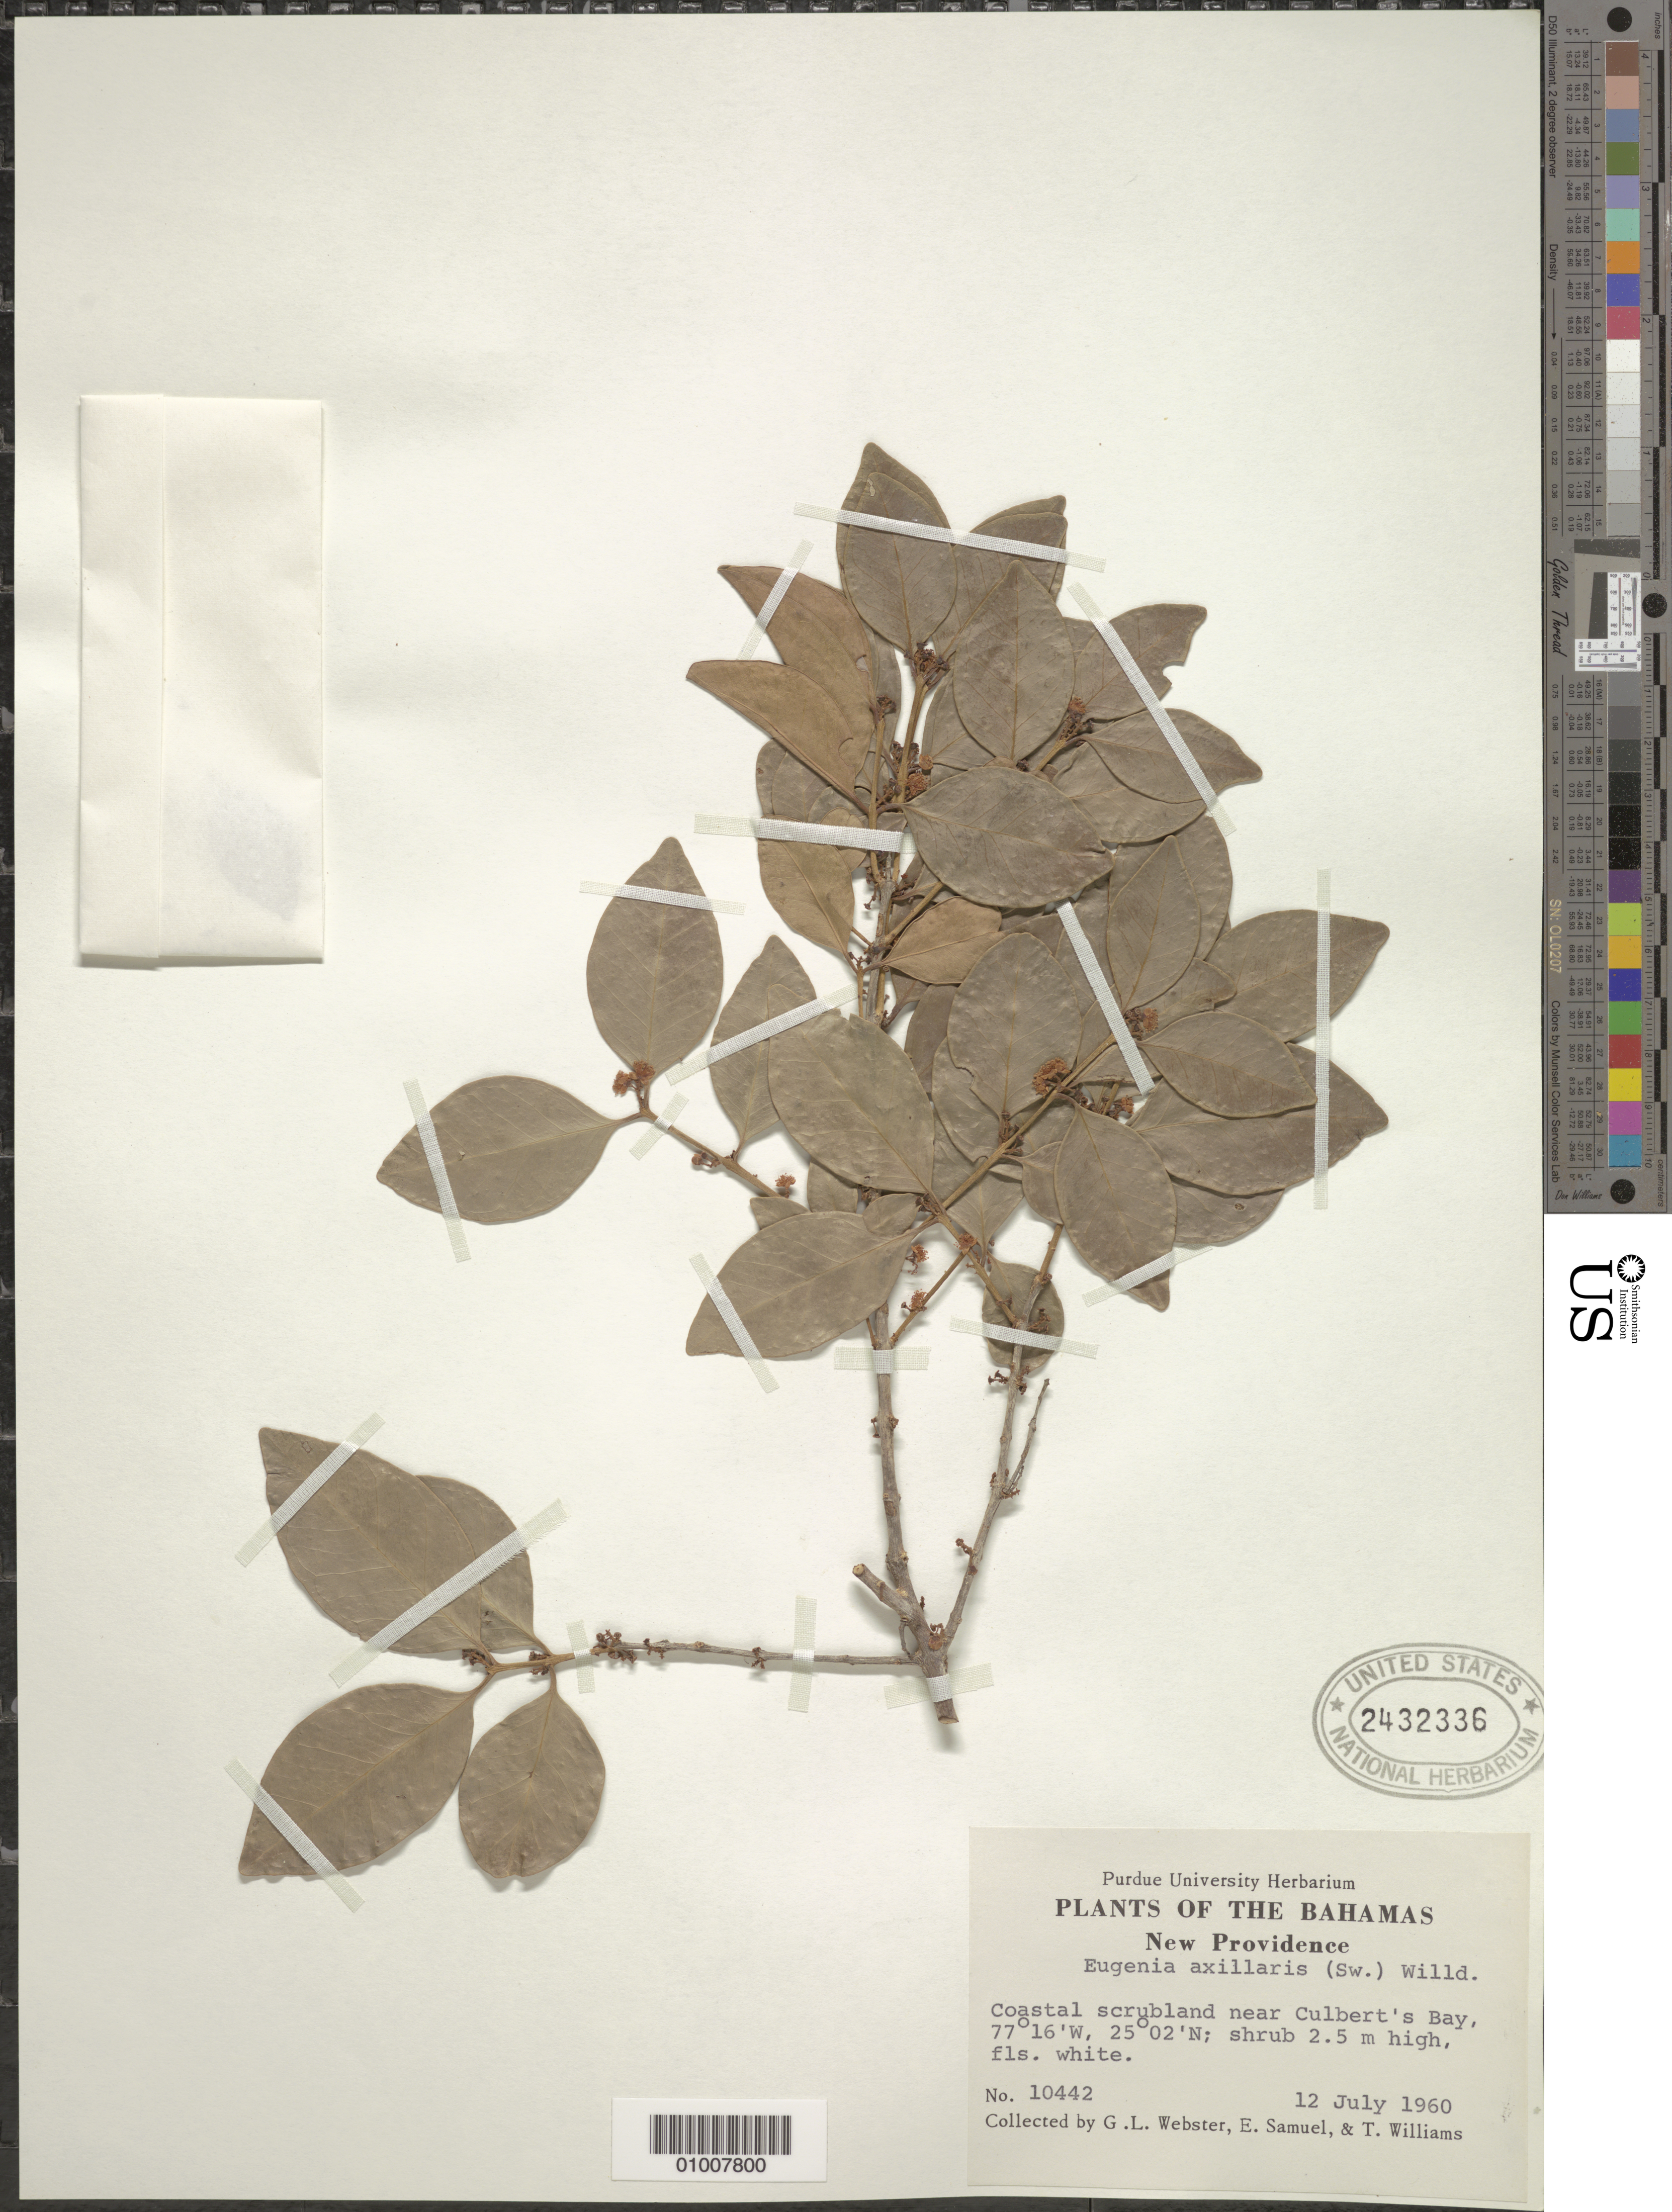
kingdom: Plantae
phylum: Tracheophyta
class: Magnoliopsida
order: Myrtales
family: Myrtaceae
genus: Eugenia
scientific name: Eugenia axillaris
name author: (Sw.) Willd.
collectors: G. L. Webster, E. Samuel & T. Williams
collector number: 10442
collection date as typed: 12 Jul 1960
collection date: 1960-07-12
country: Bahamas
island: New Providence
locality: Coastal, near Culbert's Bay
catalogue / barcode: US 2432336